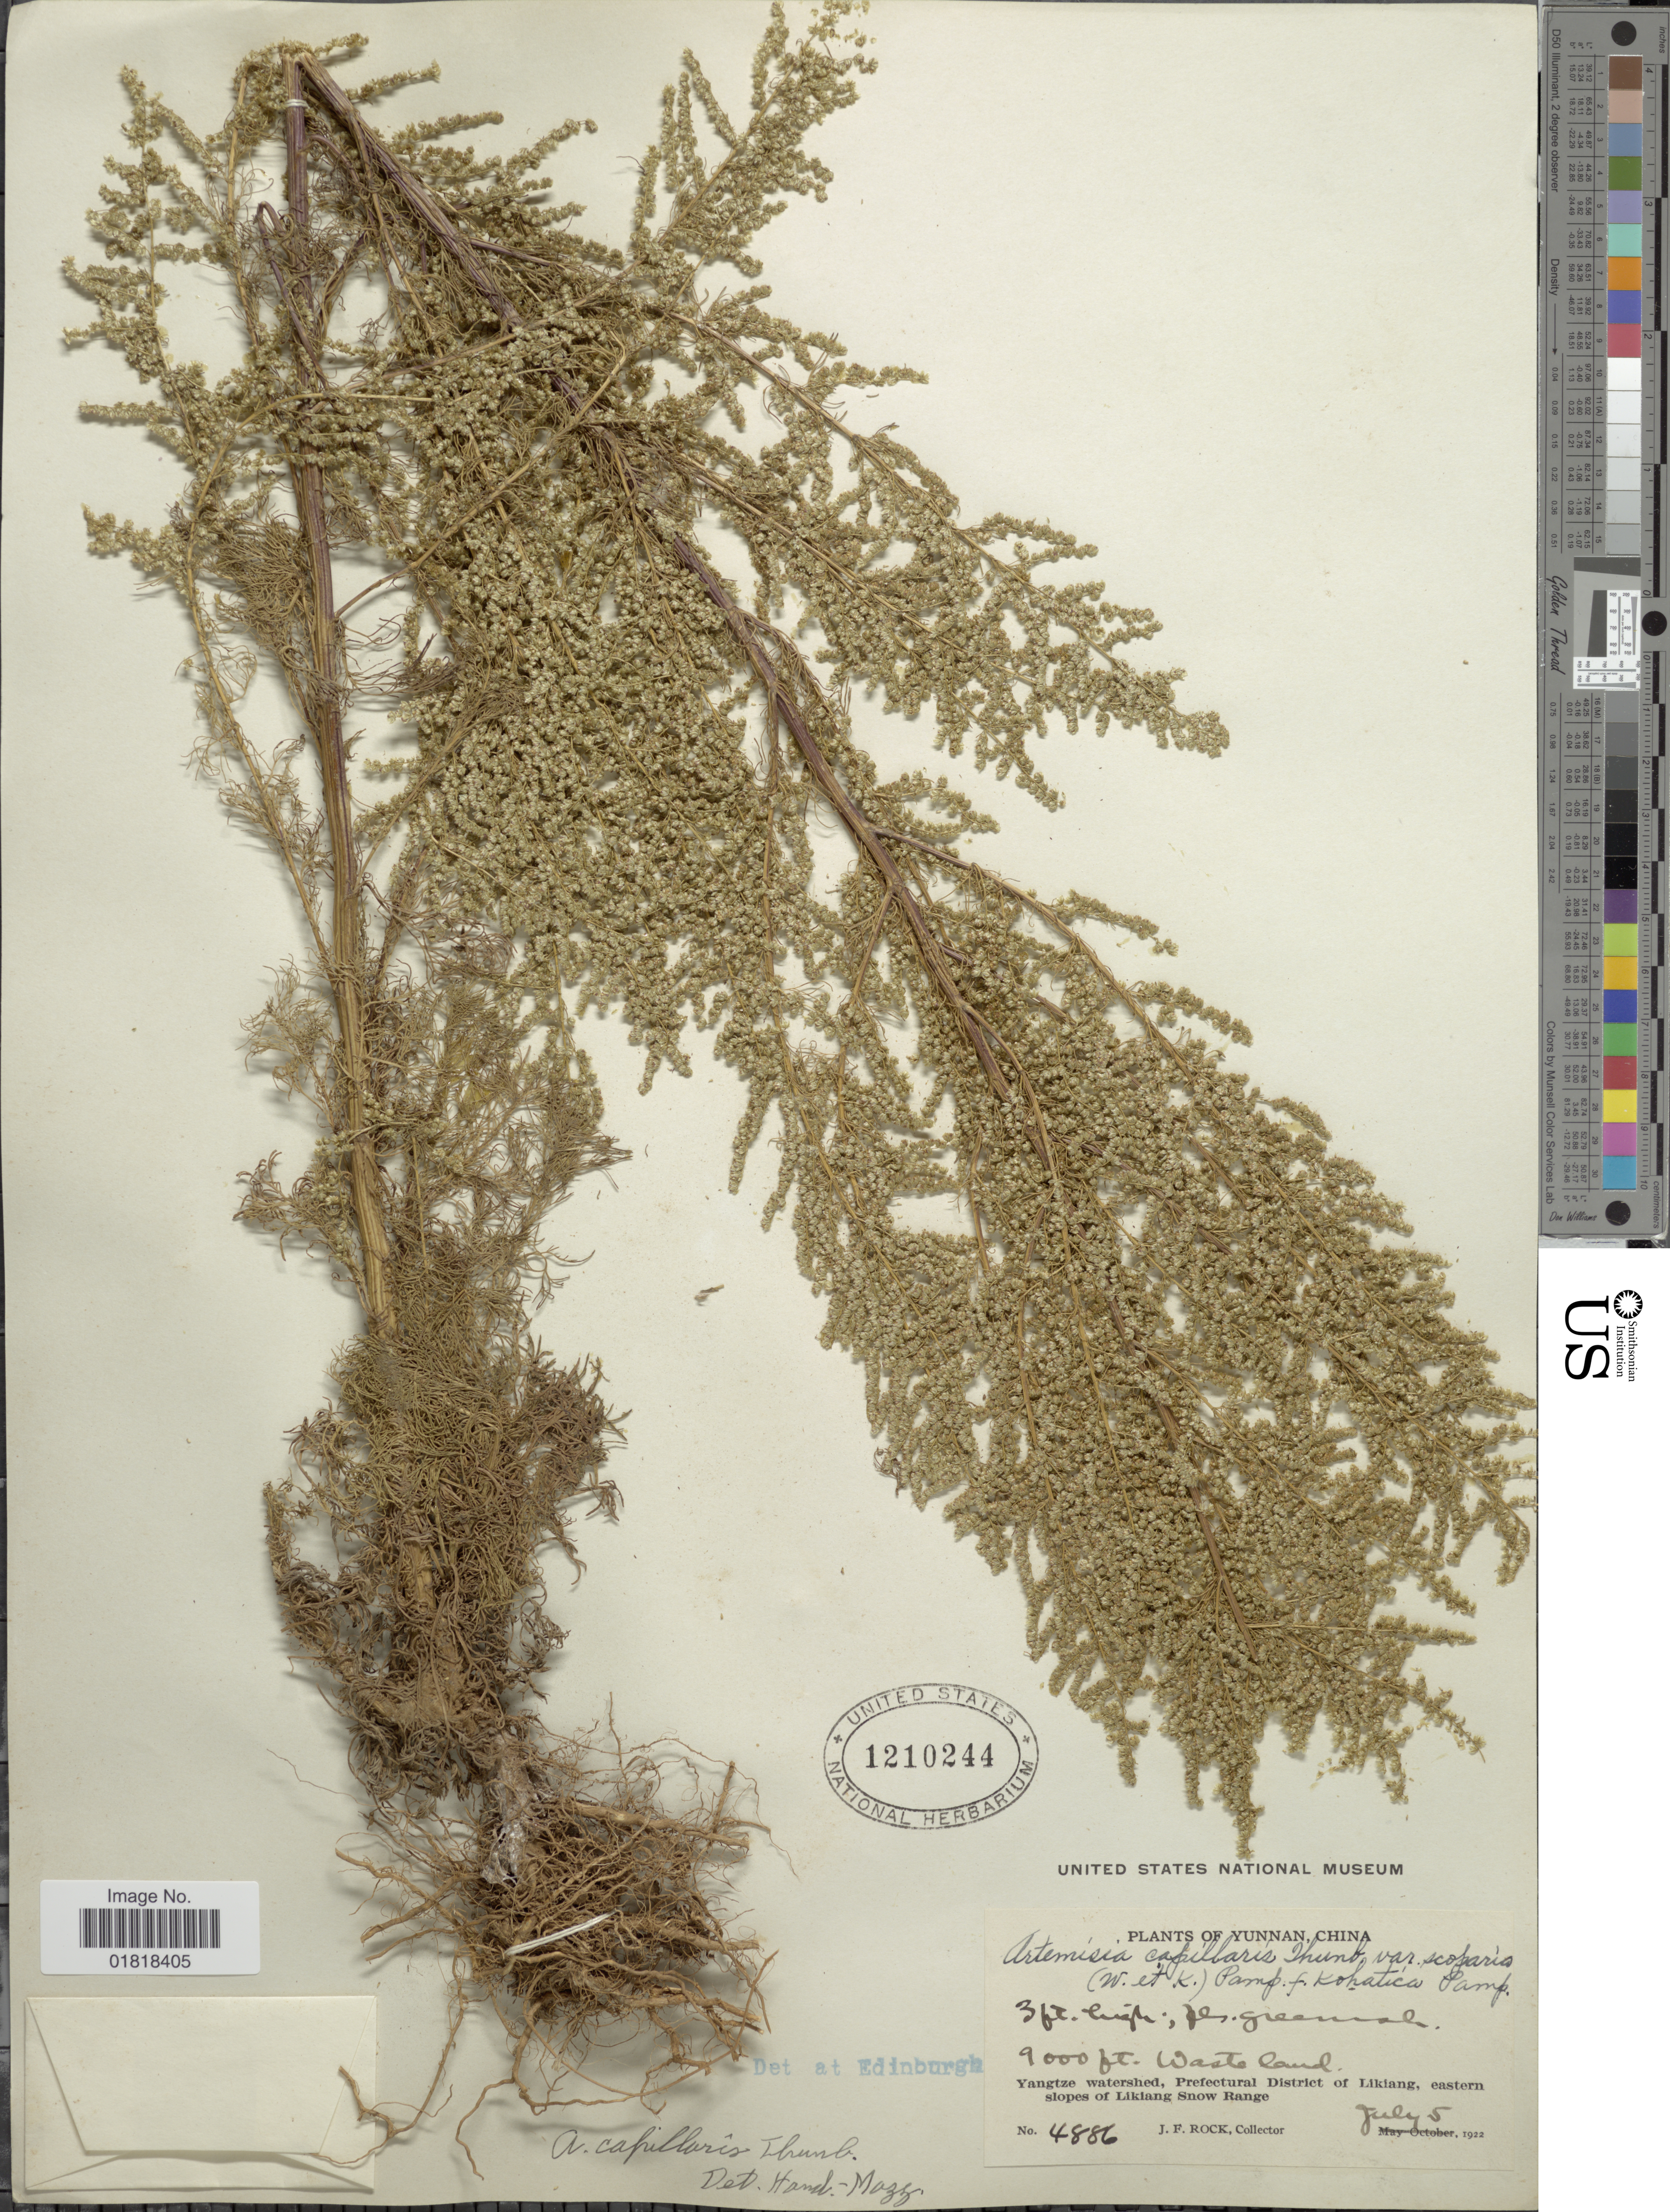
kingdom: Plantae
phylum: Tracheophyta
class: Magnoliopsida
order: Asterales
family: Asteraceae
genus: Artemisia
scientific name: Artemisia capillaris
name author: Thunb.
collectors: J. F. Rock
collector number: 4886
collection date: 1922-07-05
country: China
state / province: Yunnan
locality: Yangtze watershed, Prefectural District of Likiang, eastern slopes of Likiang Snow Range, waste land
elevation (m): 2743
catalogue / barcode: US 1210244